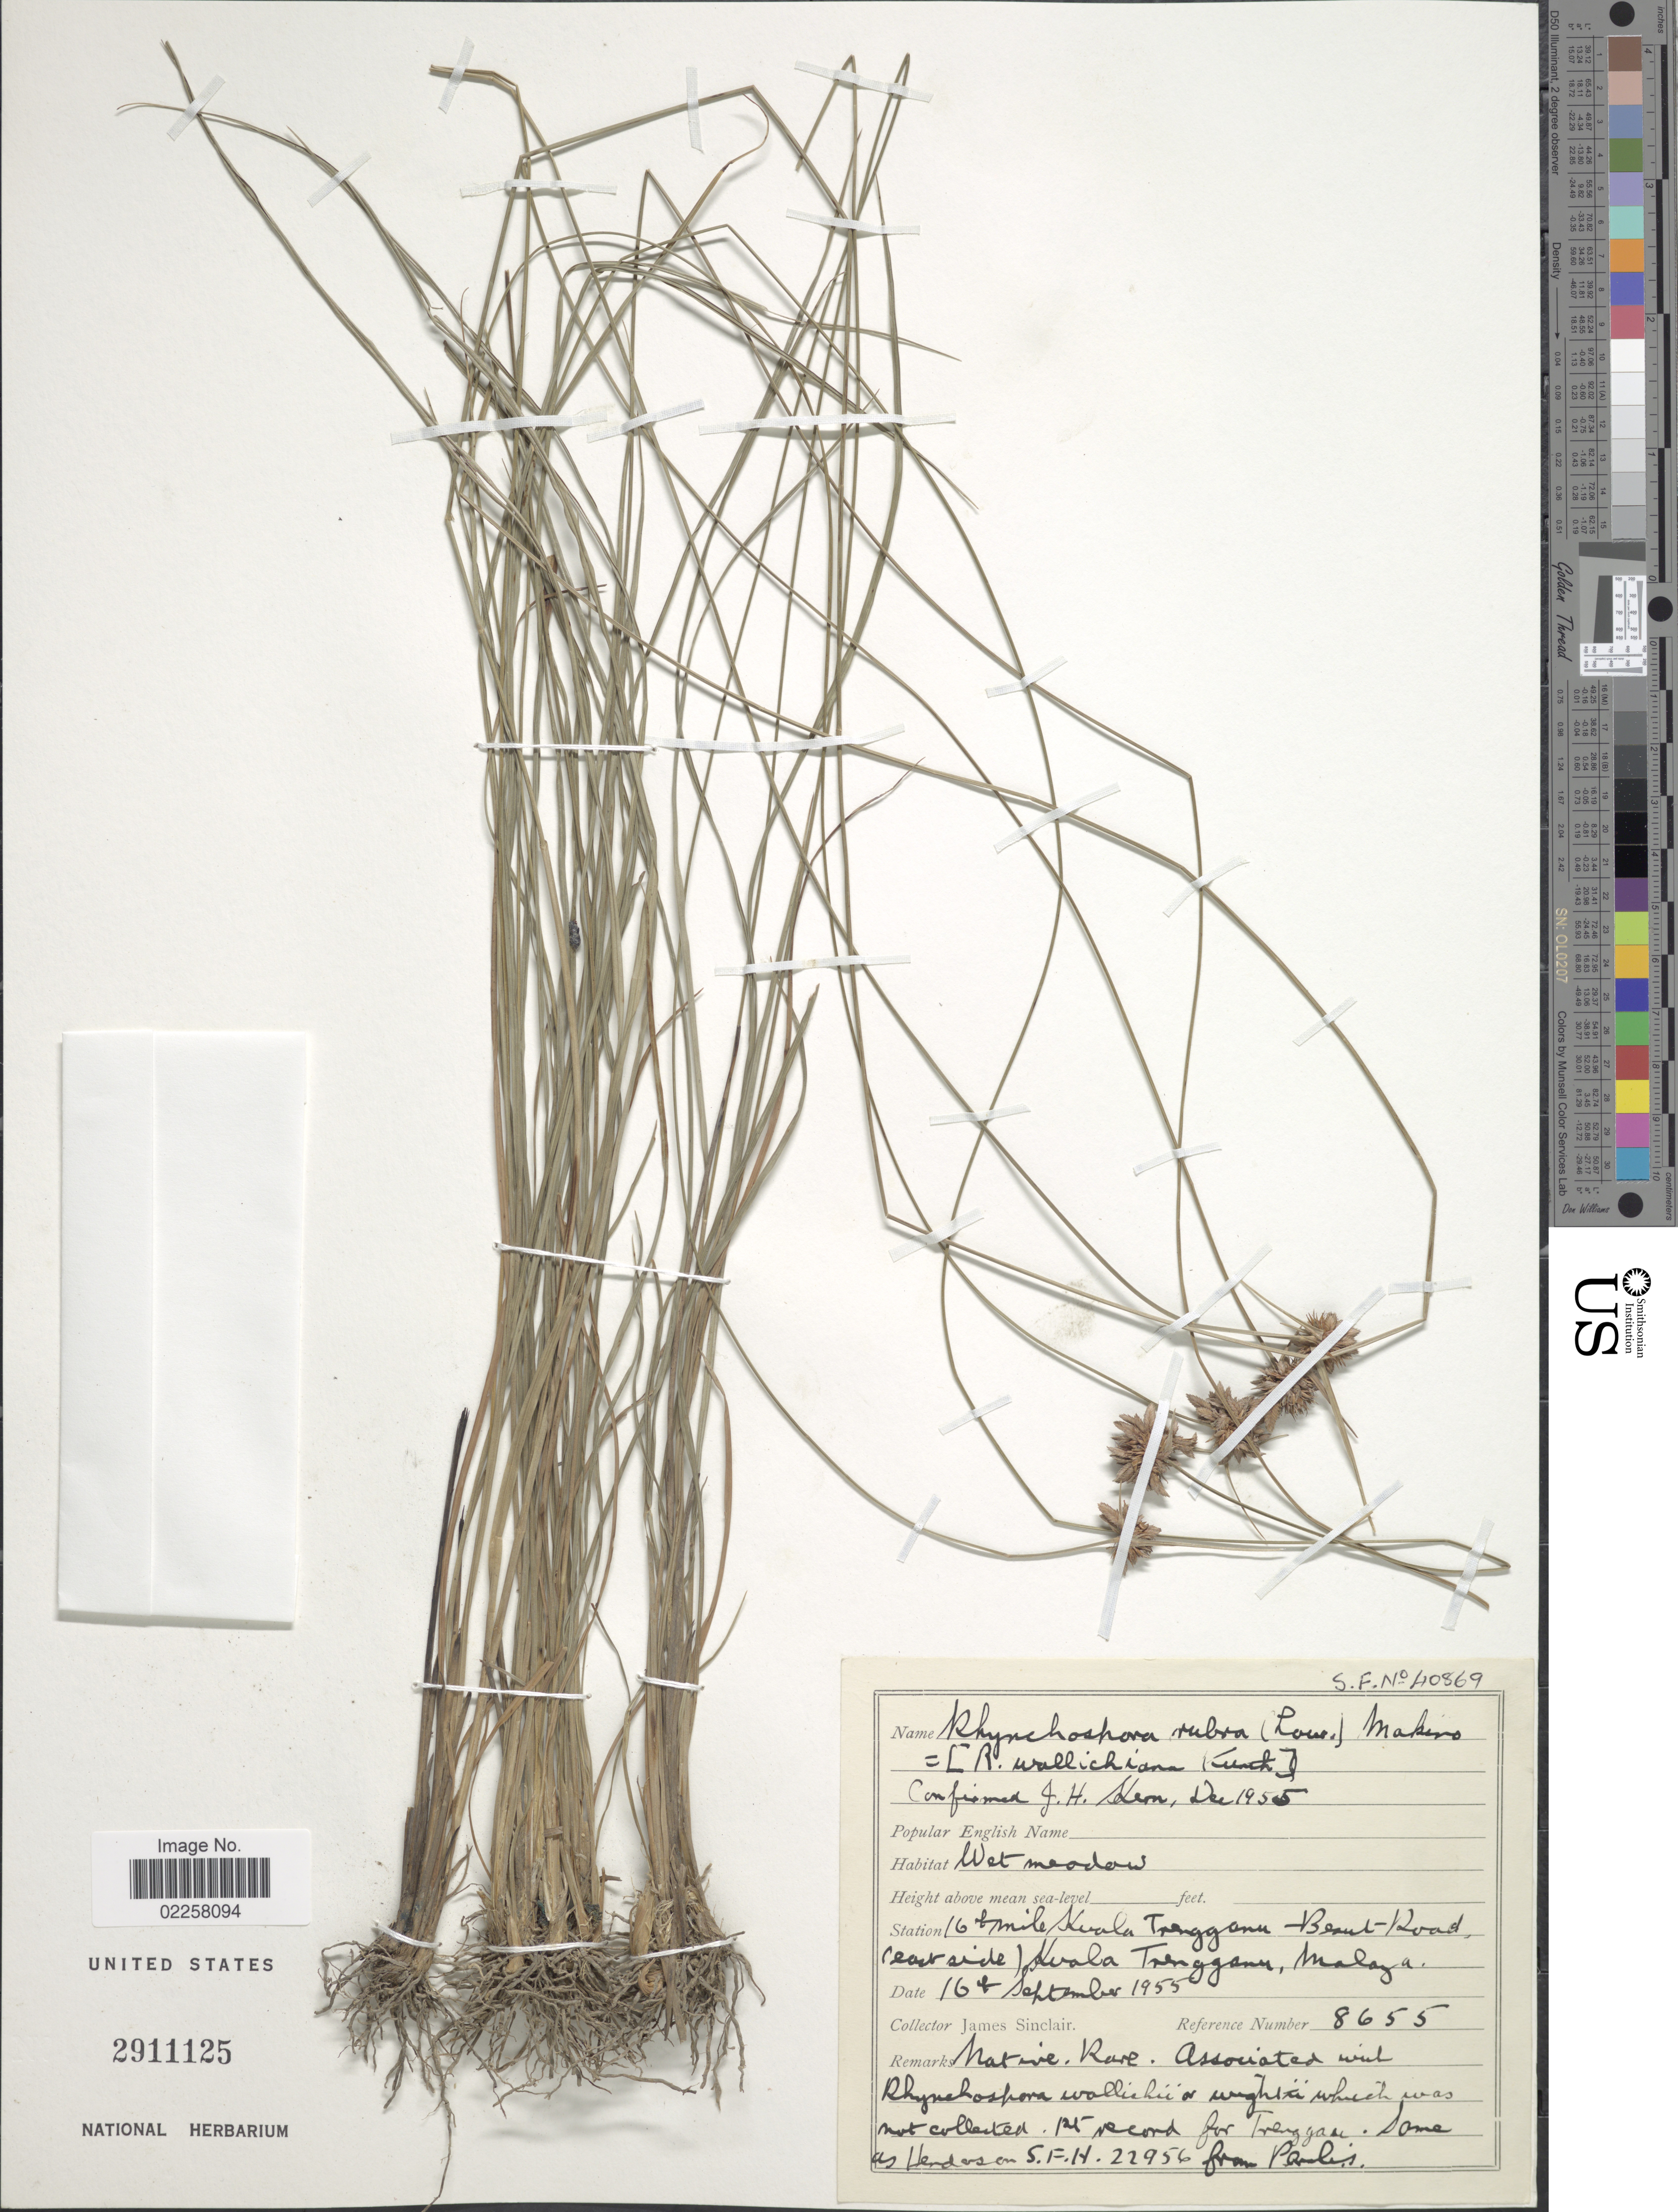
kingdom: Plantae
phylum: Tracheophyta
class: Liliopsida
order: Poales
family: Cyperaceae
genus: Rhynchospora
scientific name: Rhynchospora rubra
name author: (Lour.) Makino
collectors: J. Sinclair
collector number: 8655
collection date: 1955-09-16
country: Malaysia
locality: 16th mile Kuala Trengganu - Besut Road, (east side), Kuala Trengganu, Malaya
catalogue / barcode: US 2911125